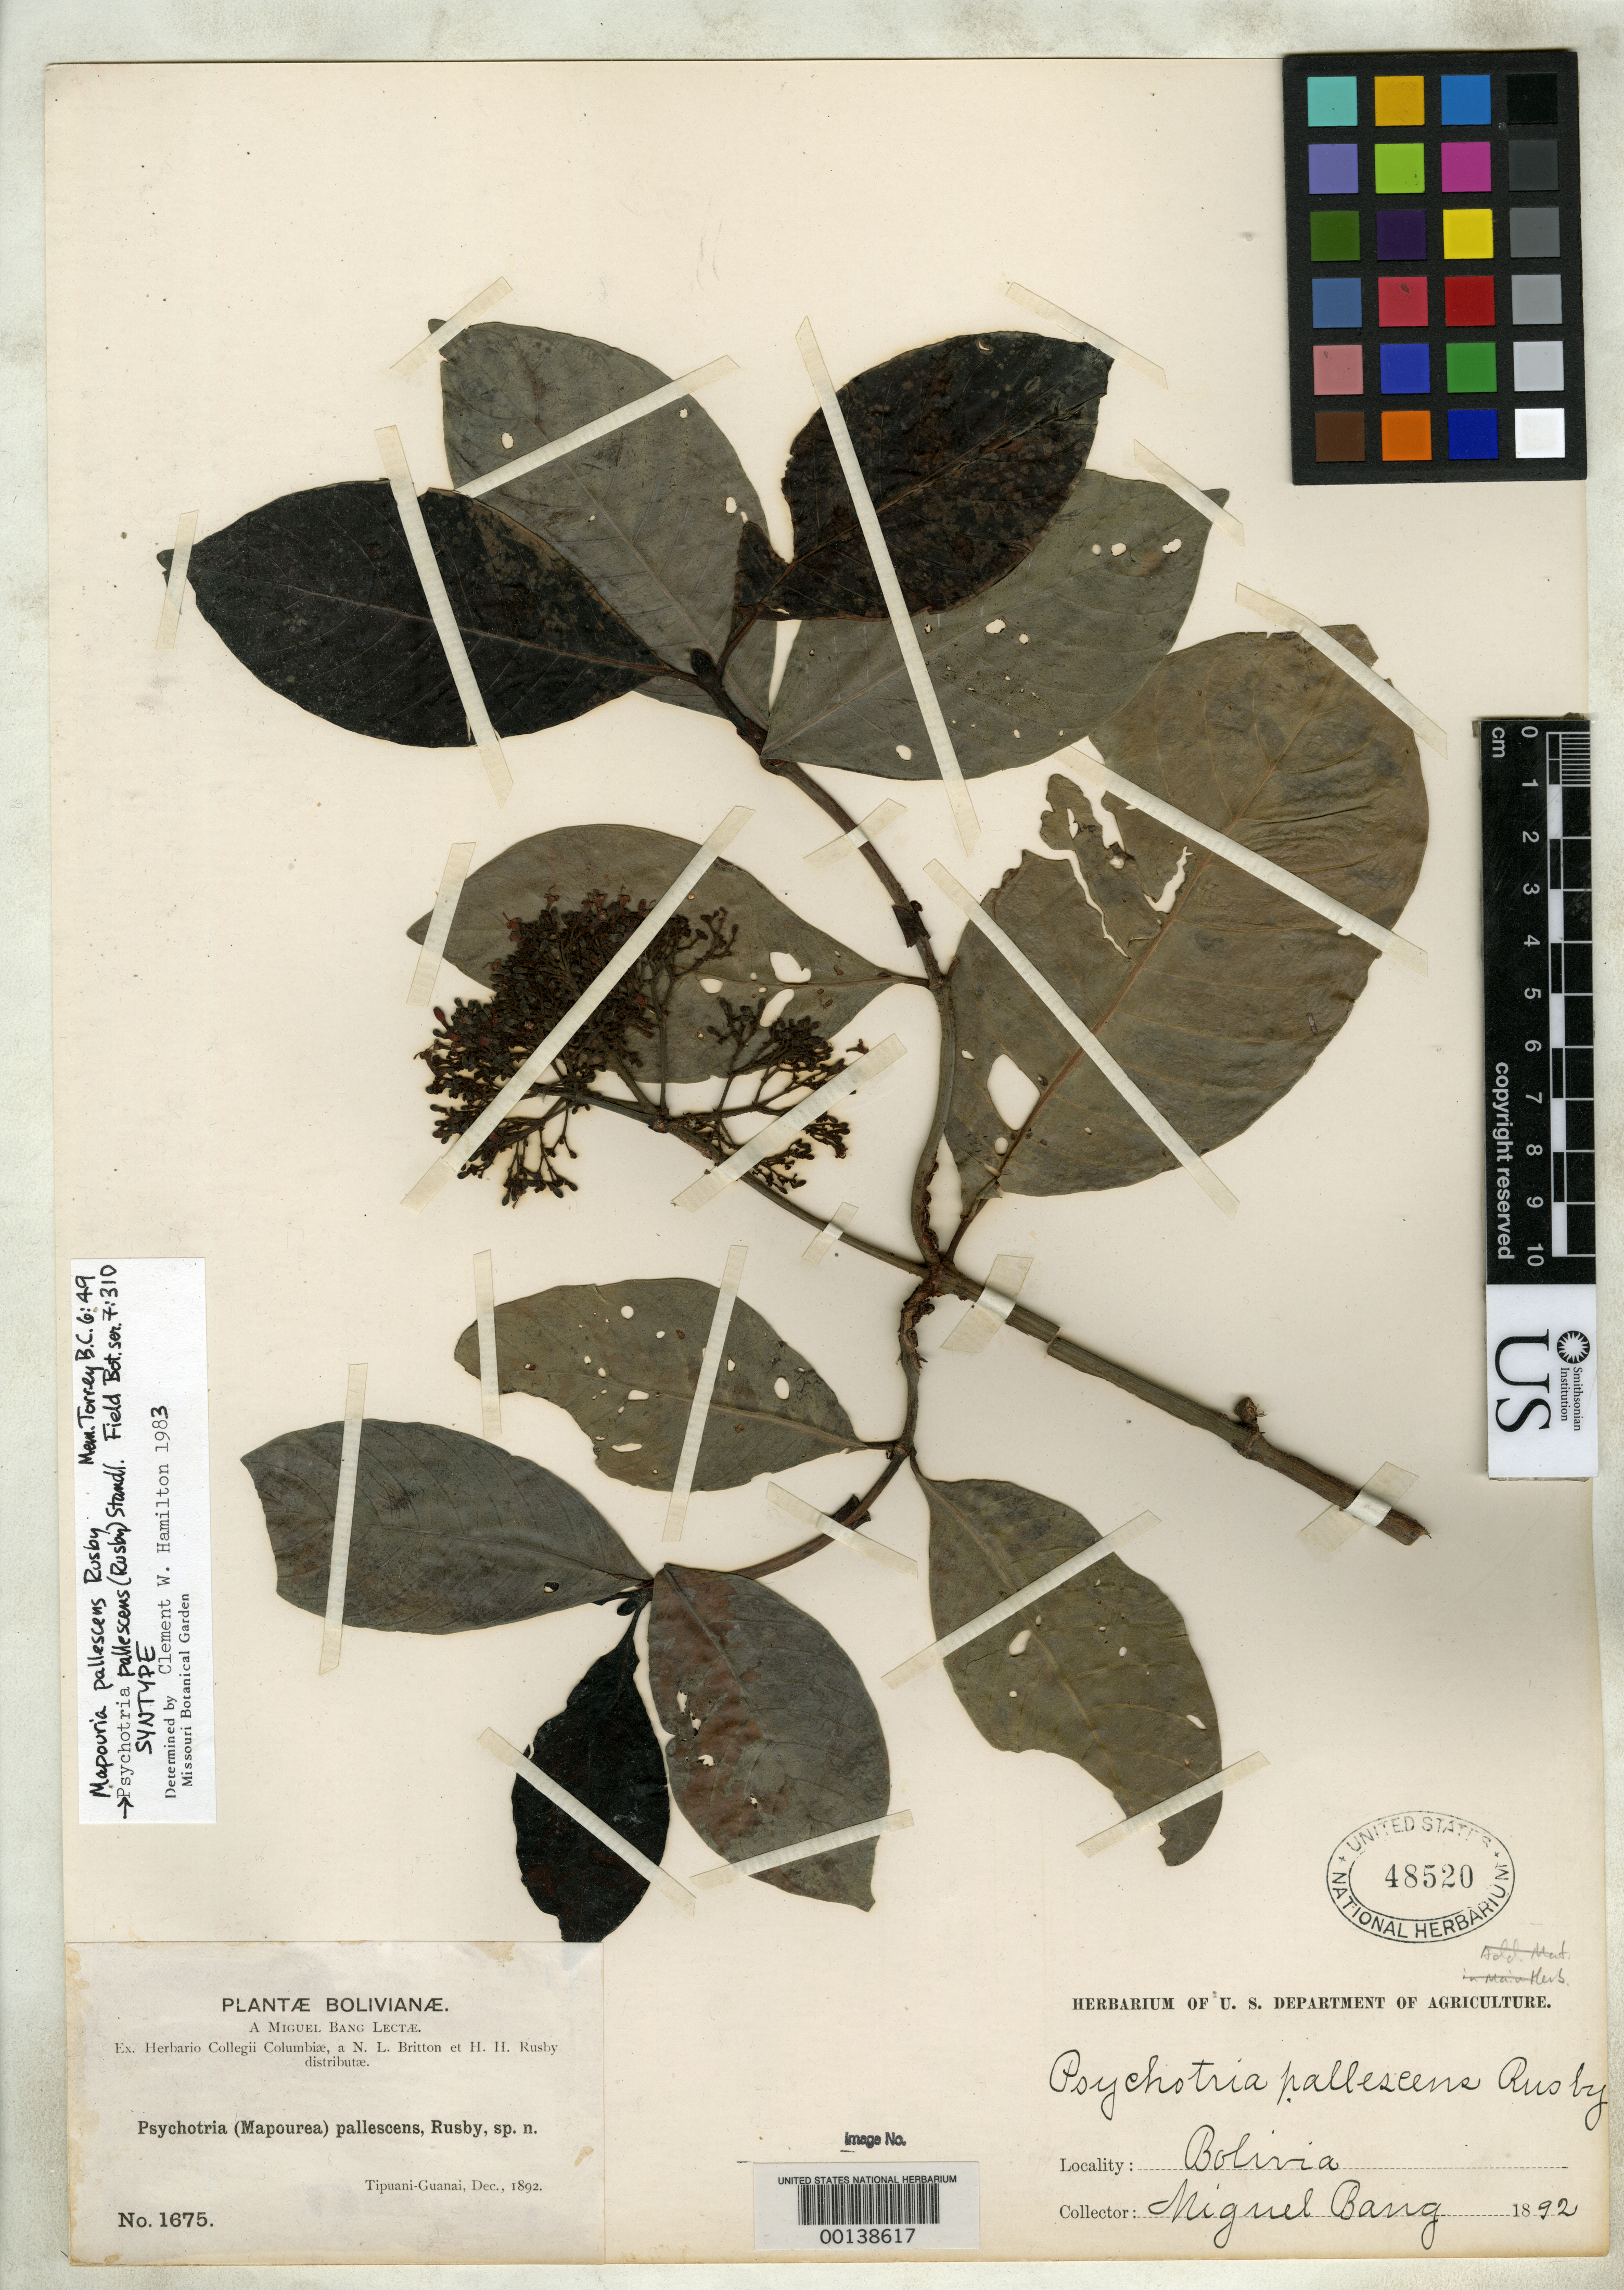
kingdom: Plantae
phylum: Tracheophyta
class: Magnoliopsida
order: Gentianales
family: Rubiaceae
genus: Mapouria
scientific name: Mapouria pallescens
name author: Rusby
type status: Syntype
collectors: M. Bang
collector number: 1675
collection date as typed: Dec 1892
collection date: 1892-12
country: Bolivia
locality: Between Tipuani and Guanai.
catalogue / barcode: US 48520